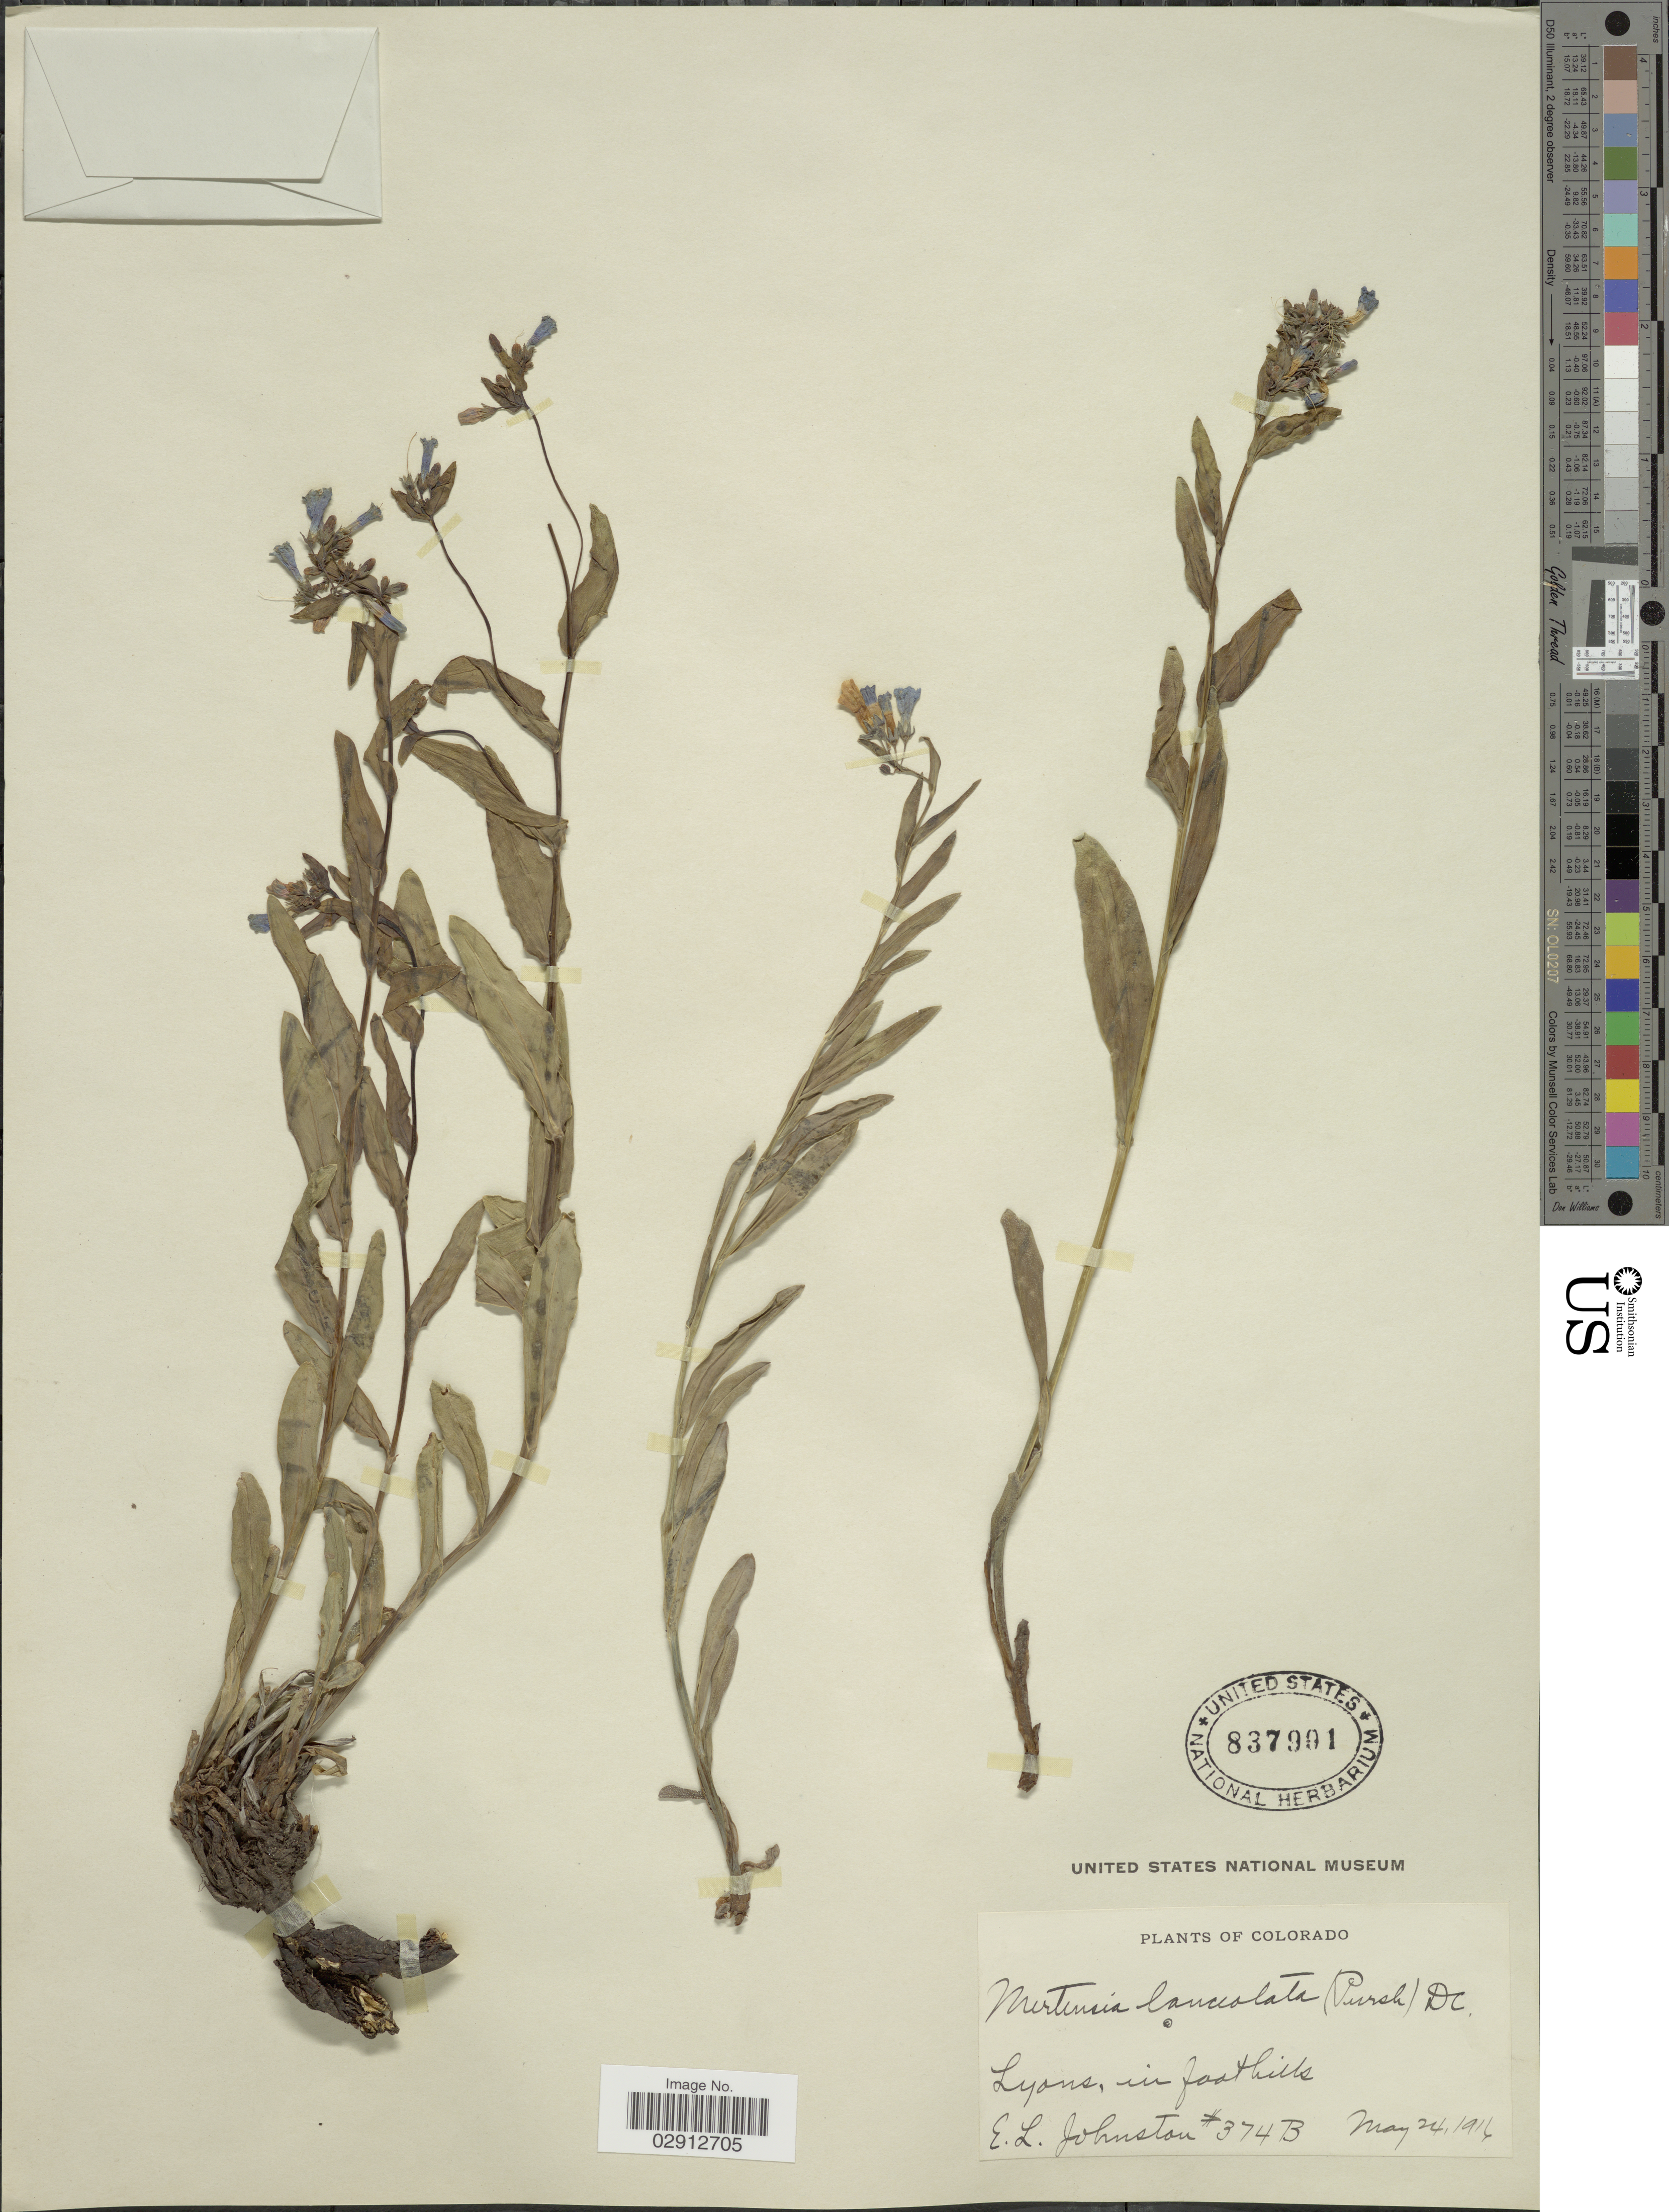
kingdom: Plantae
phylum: Tracheophyta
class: Magnoliopsida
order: Boraginales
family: Boraginaceae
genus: Mertensia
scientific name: Mertensia lanceolata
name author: (Pursh) DC. ex A. DC.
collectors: E. L. Johnston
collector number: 374B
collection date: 1916-05-24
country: United States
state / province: Colorado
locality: Lyons.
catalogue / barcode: US 837001